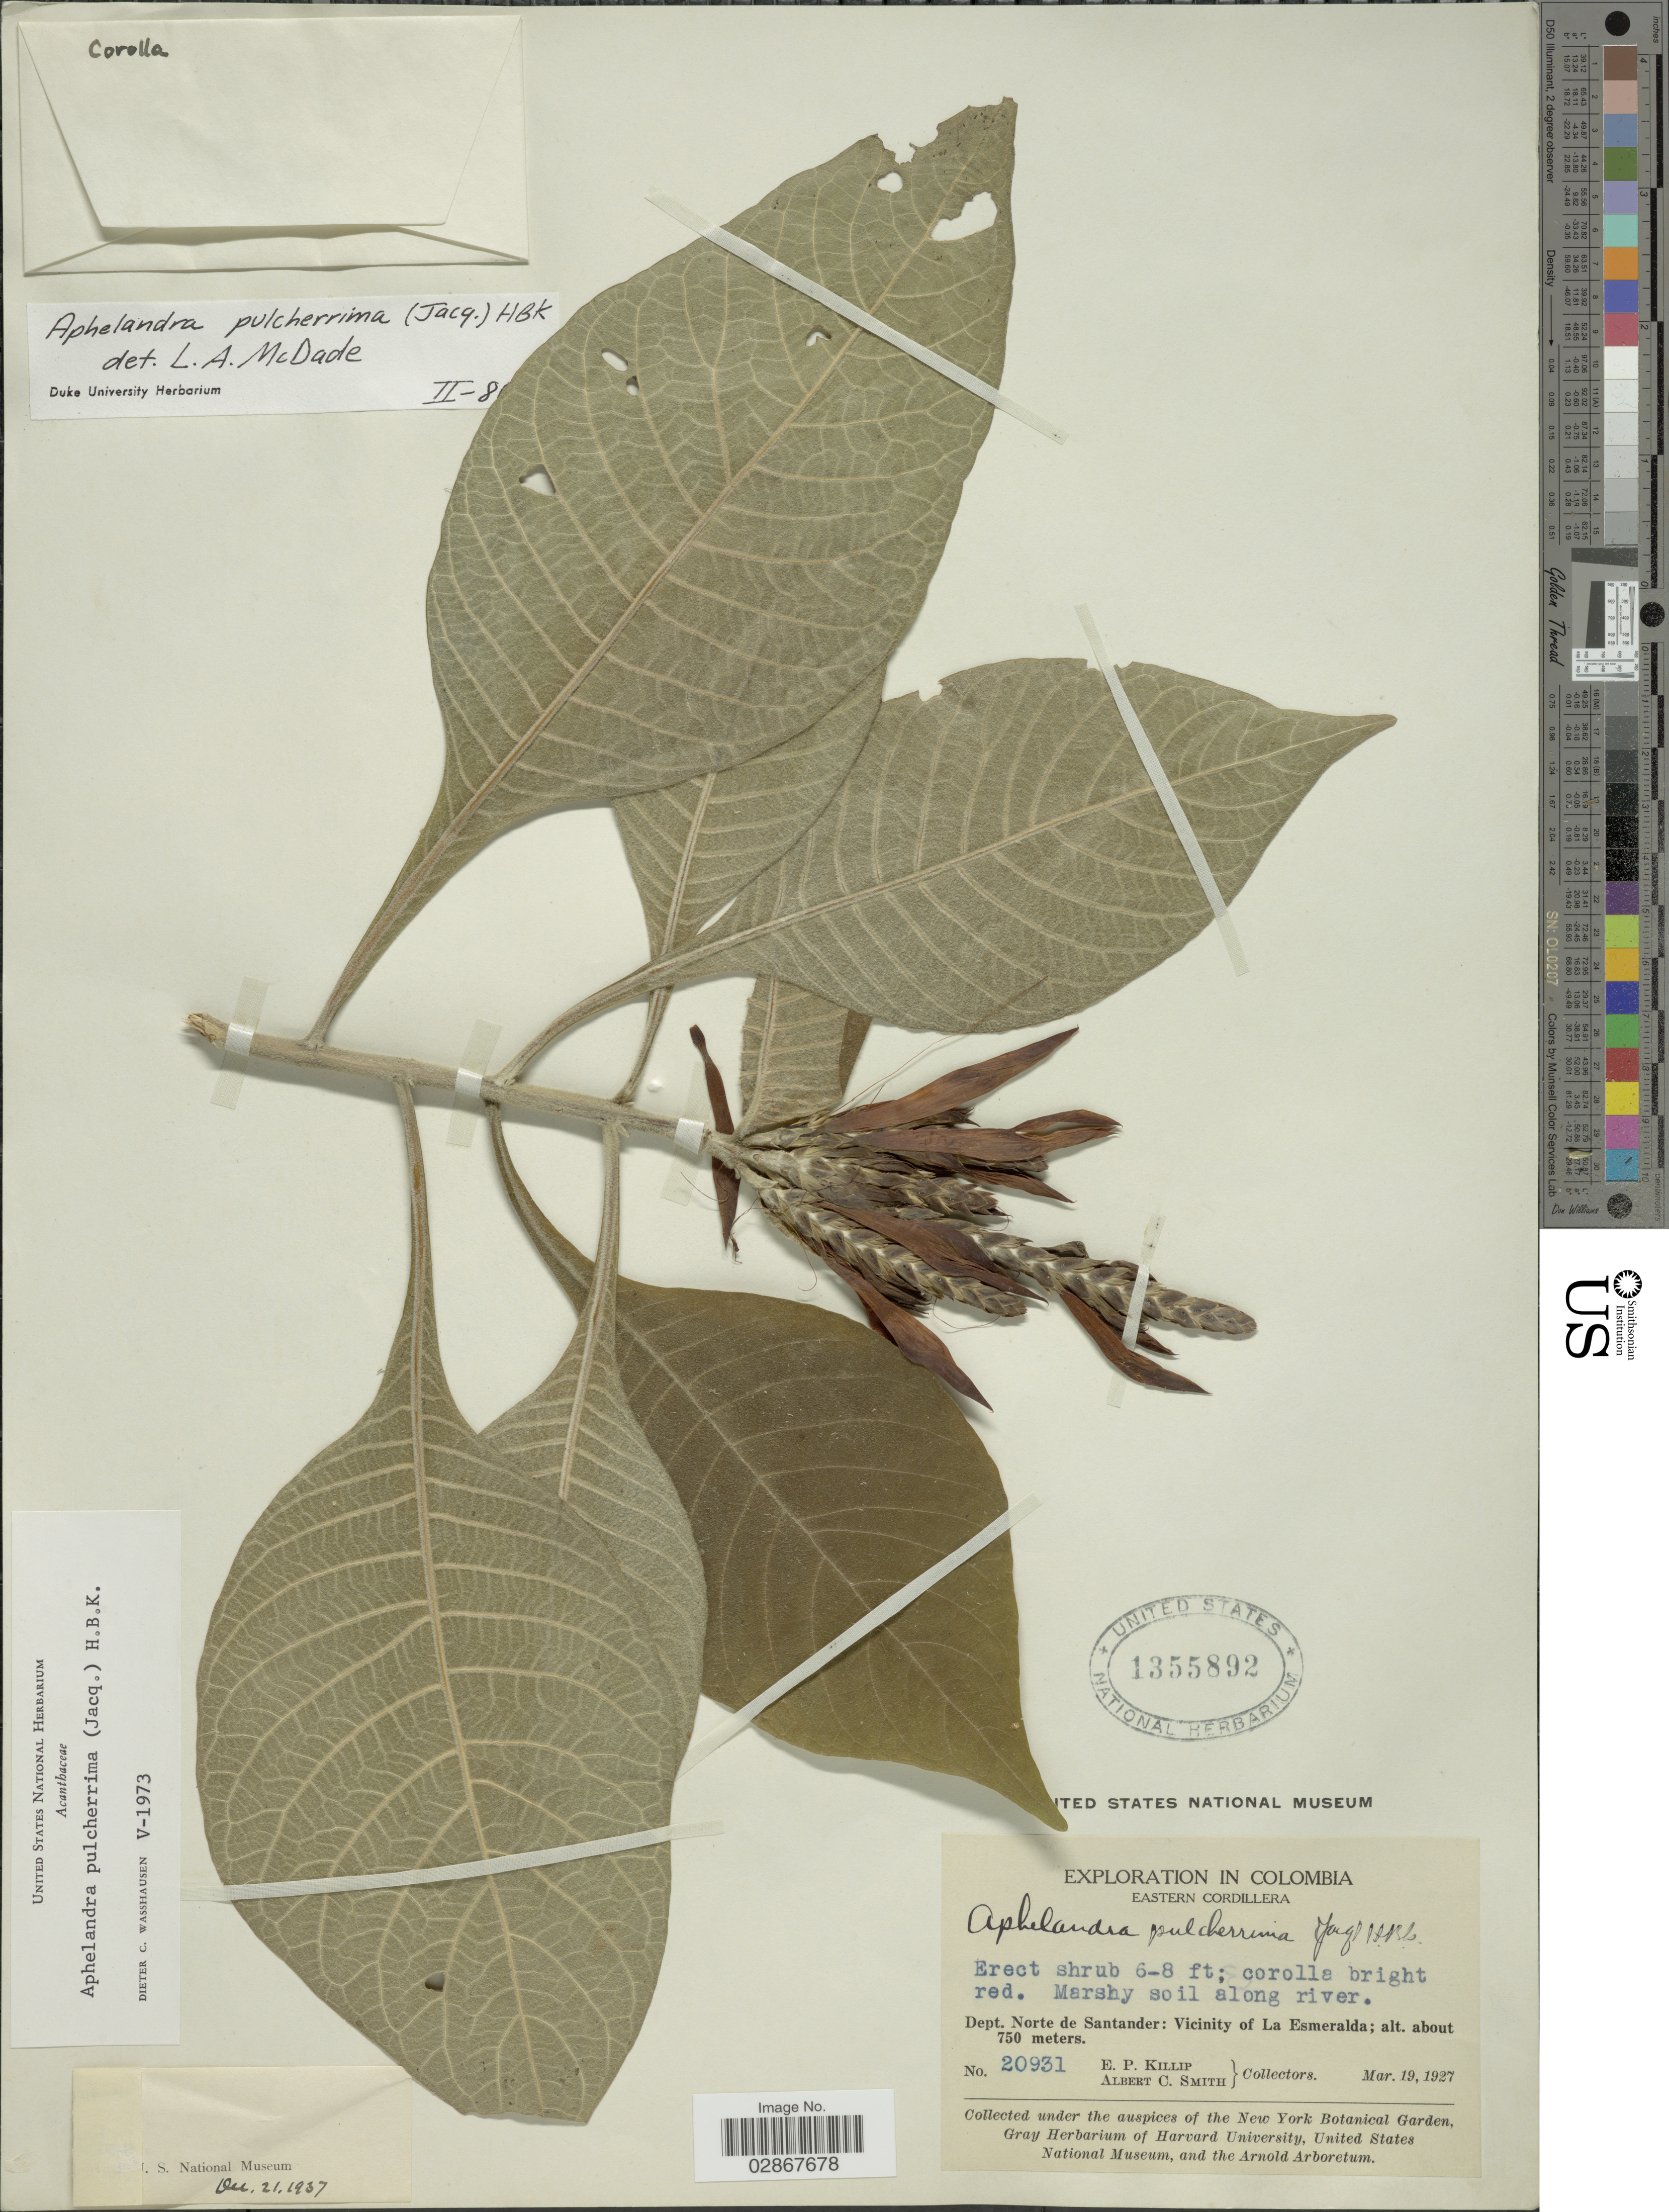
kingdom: Plantae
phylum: Tracheophyta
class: Magnoliopsida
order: Lamiales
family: Acanthaceae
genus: Aphelandra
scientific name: Aphelandra pulcherrima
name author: (Jacq.) Kunth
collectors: E. P. Killip & A. C. Smith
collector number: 20931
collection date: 1927-03-19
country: Colombia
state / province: Norte de Santander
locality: Eastern Cordillera. Dept. Norte de Santander: Vicinity of La Esmeralda.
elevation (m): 750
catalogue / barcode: US 1355892